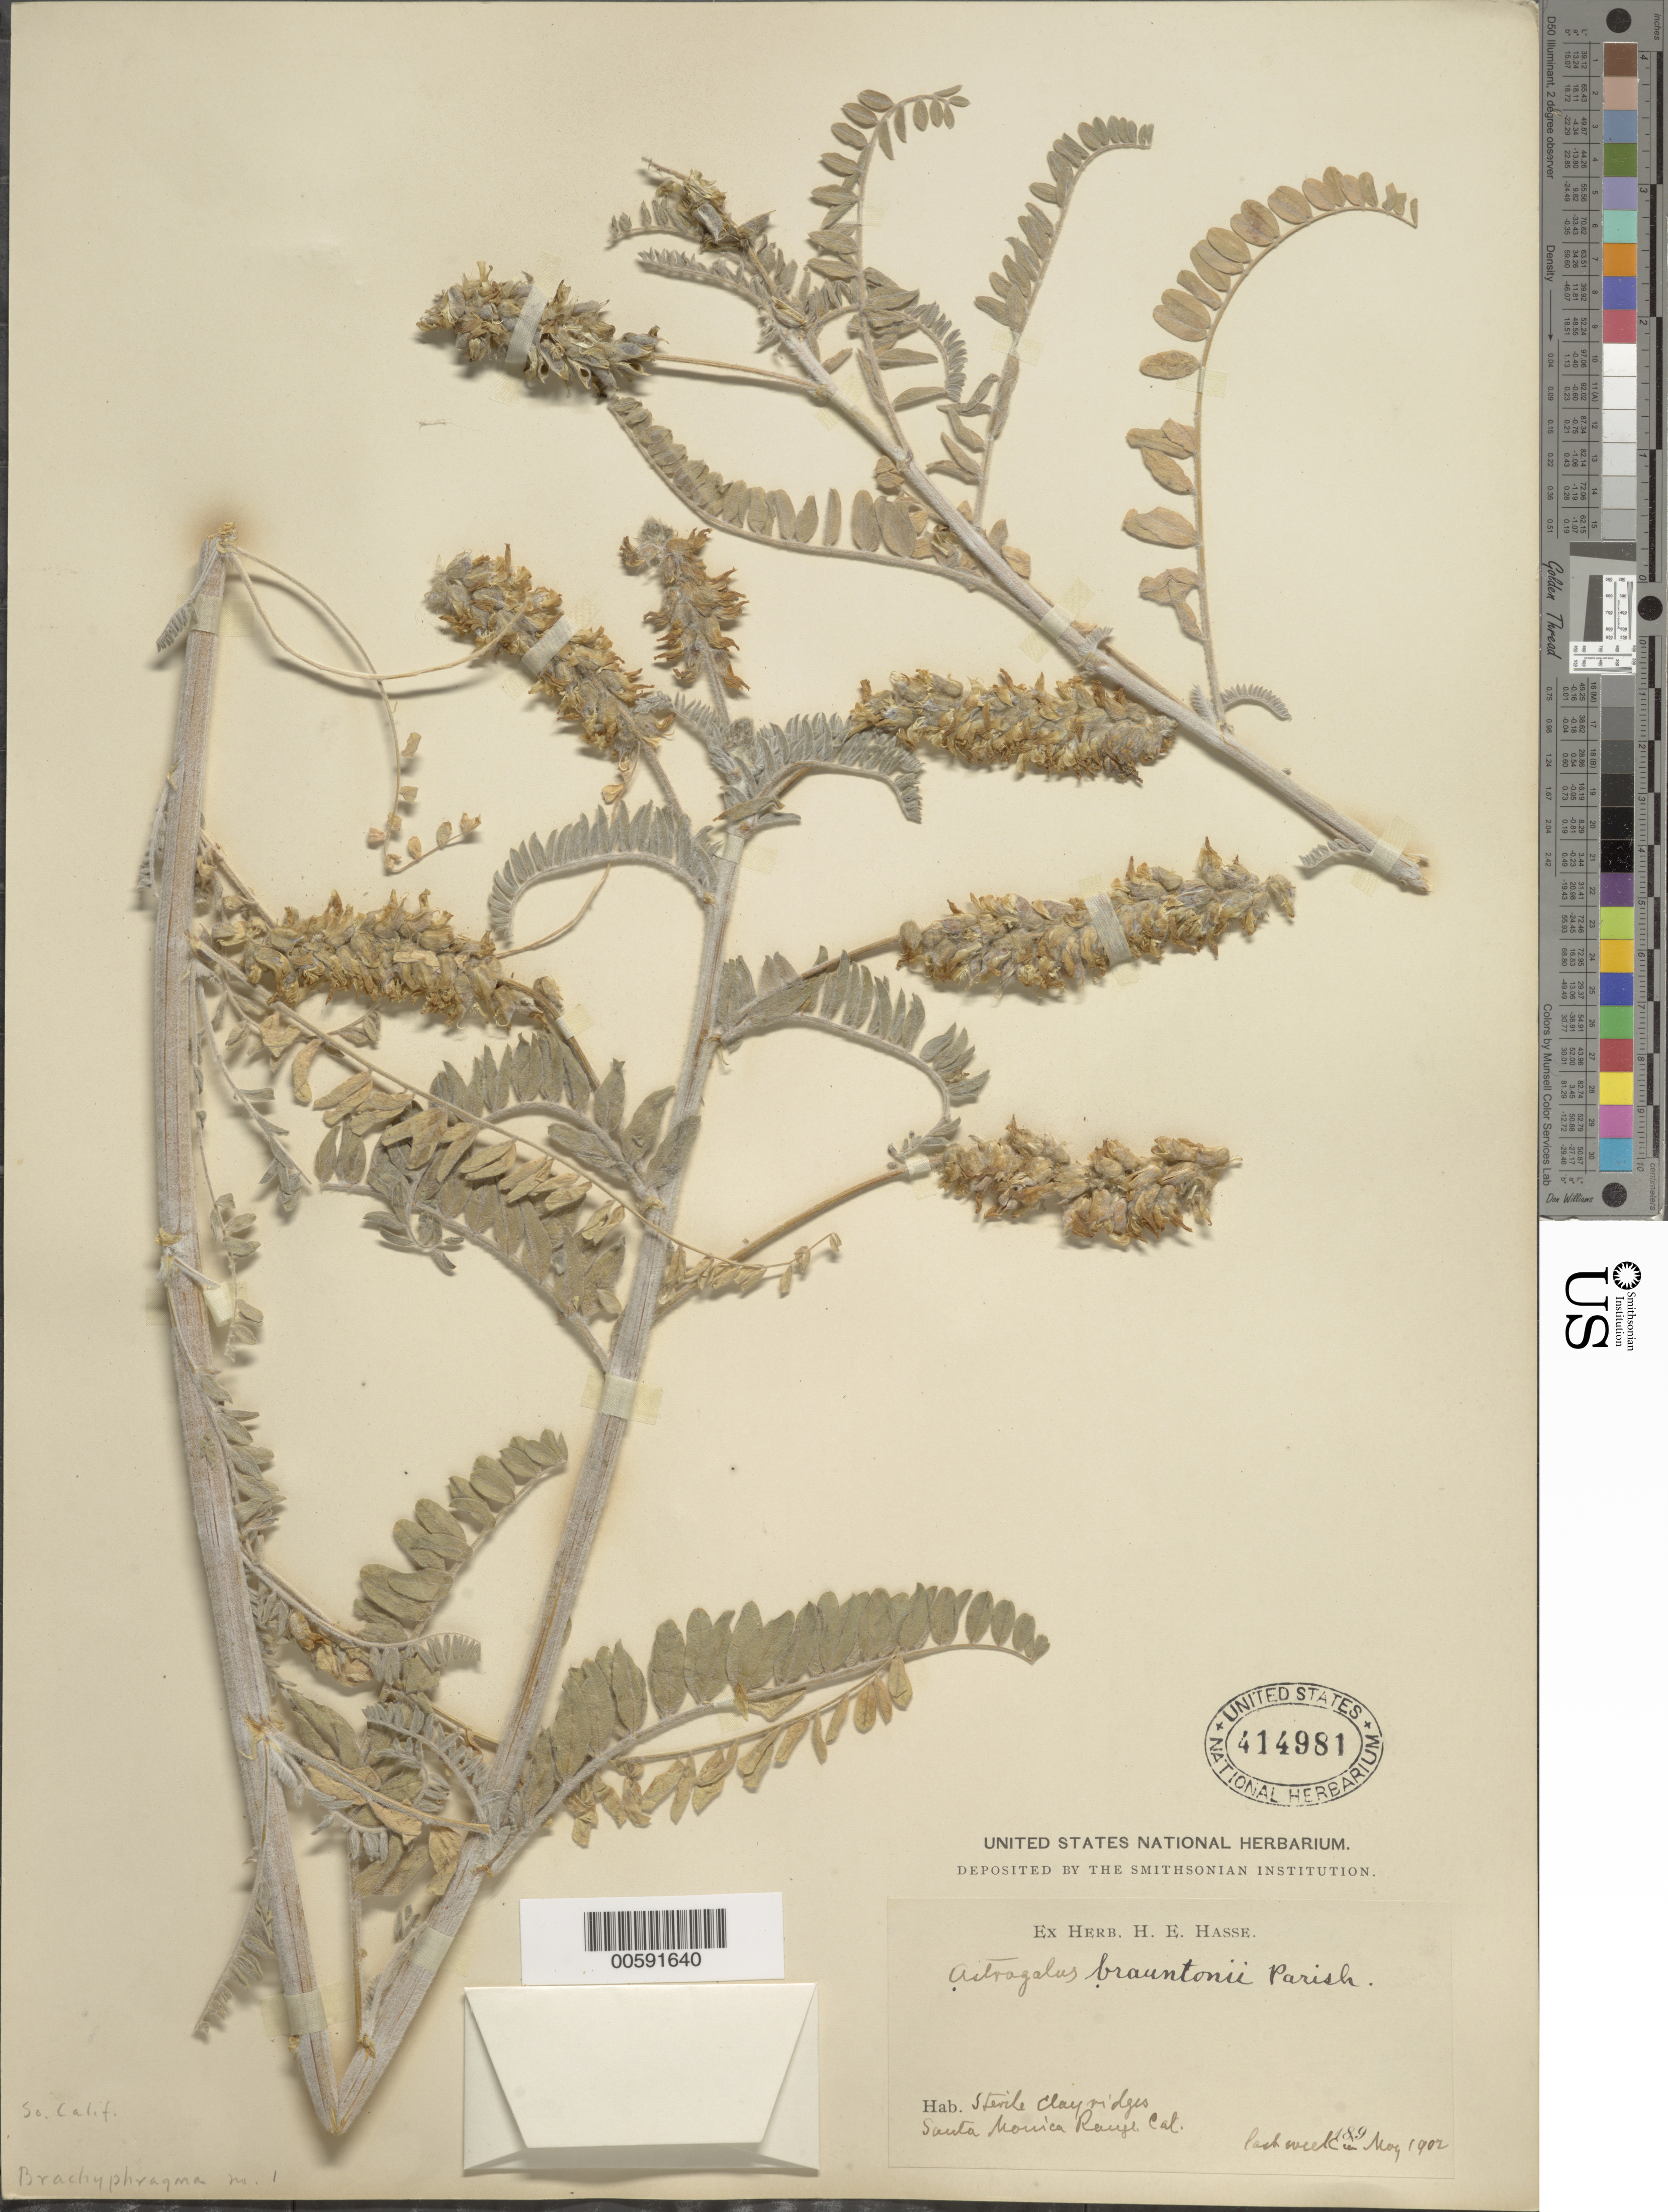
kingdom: Plantae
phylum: Tracheophyta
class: Magnoliopsida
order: Fabales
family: Fabaceae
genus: Astragalus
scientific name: Astragalus brauntonii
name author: Parish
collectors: H. E. Hasse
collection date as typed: May 1902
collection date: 1902-05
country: United States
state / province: California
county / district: Los Angeles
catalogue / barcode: US 414981